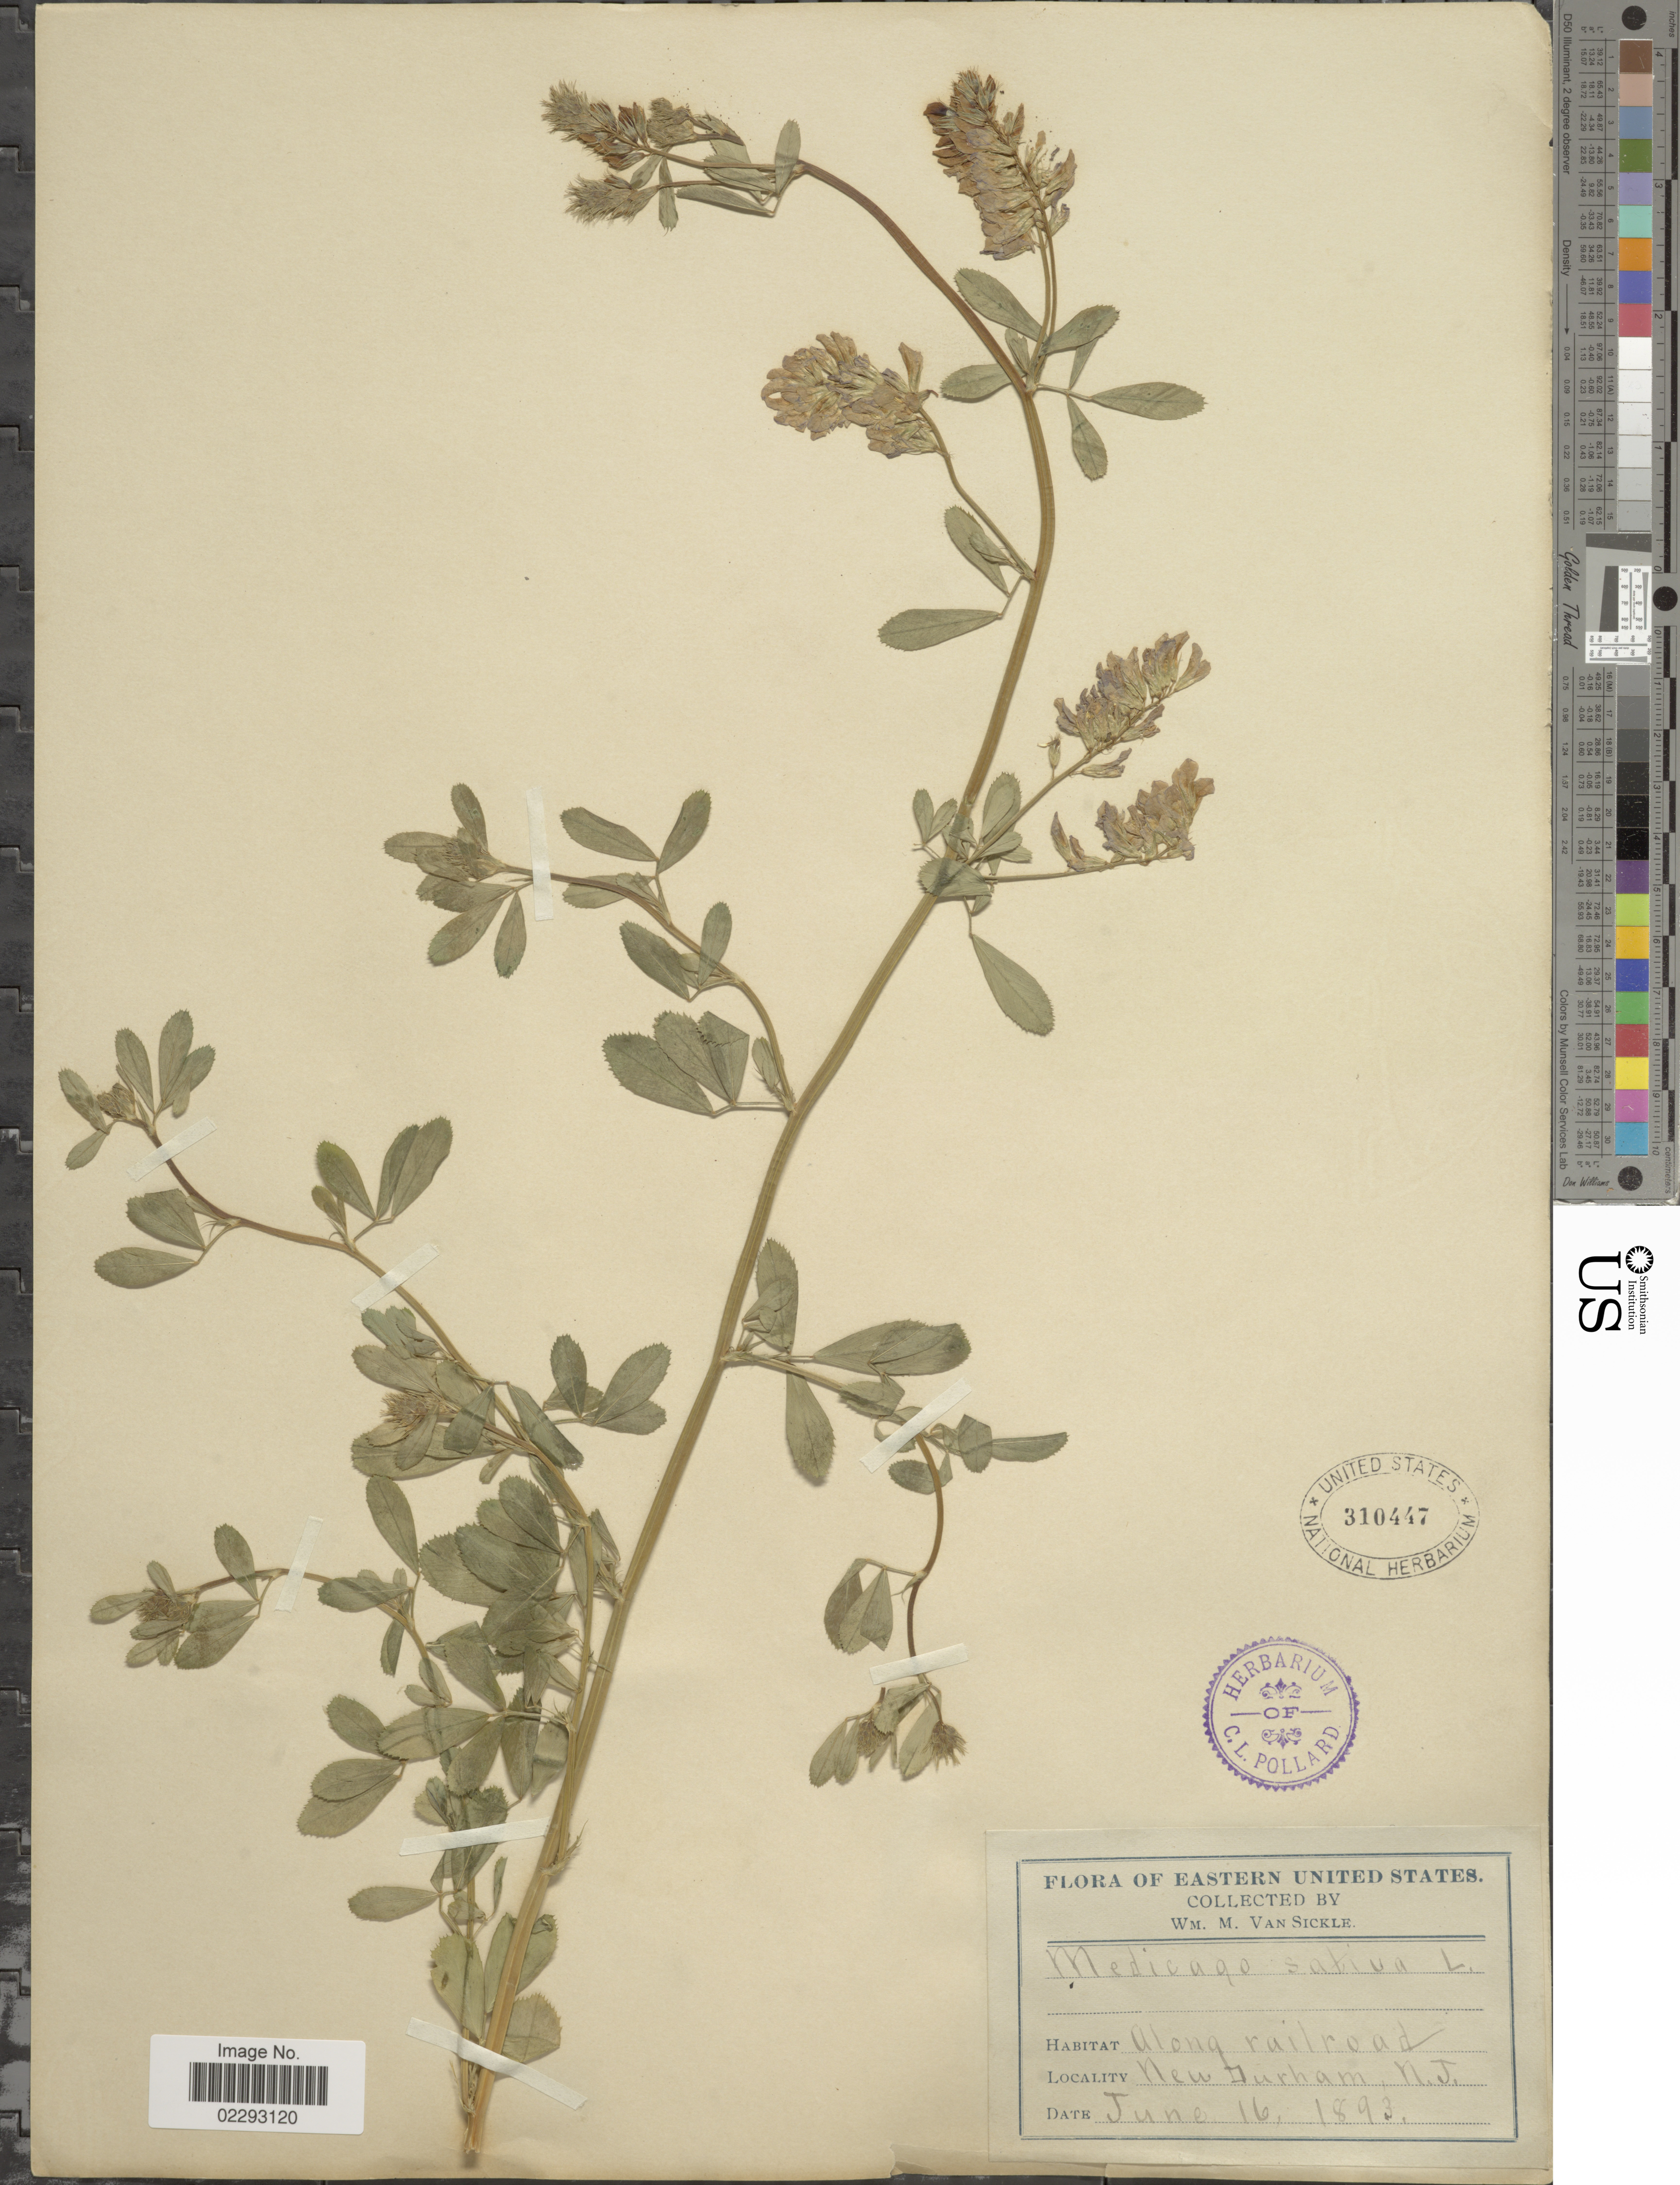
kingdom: Plantae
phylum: Tracheophyta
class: Magnoliopsida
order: Fabales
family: Fabaceae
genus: Medicago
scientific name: Medicago sativa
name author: L.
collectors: W. M. Van Sickle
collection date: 1893-06-16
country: United States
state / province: New Jersey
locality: New Jurham, N. J.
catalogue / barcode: US 310447